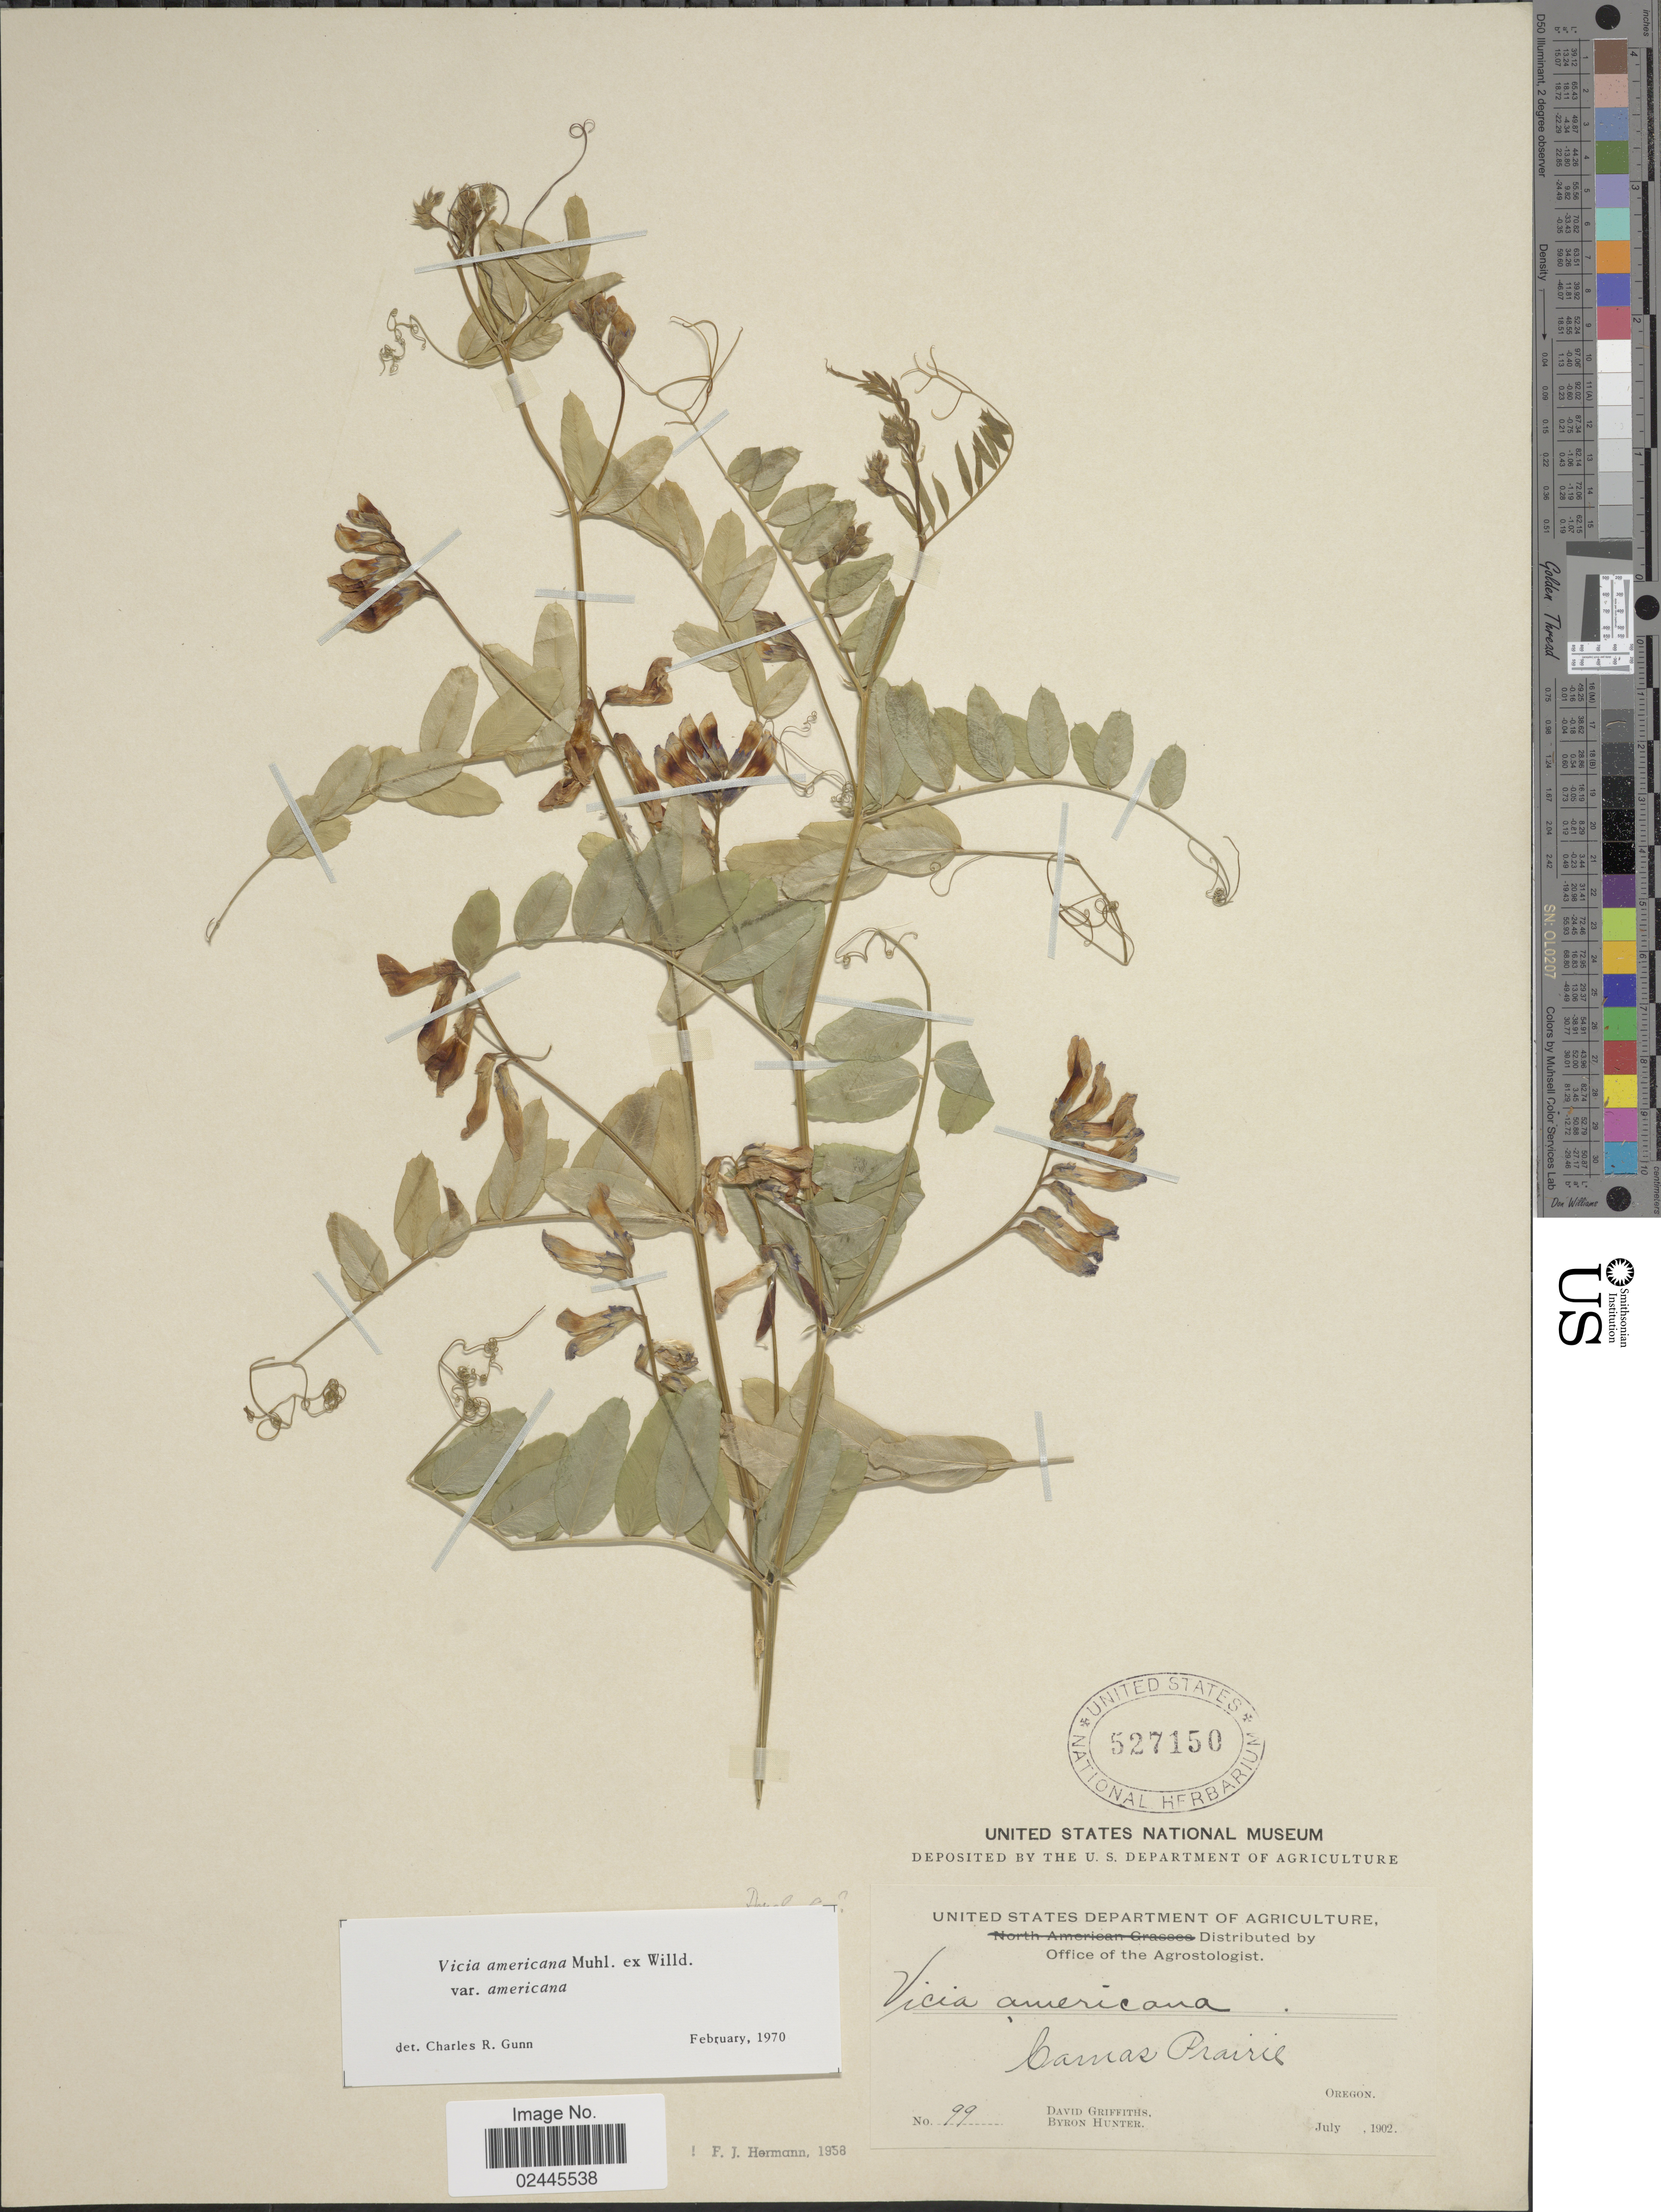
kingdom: Plantae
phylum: Tracheophyta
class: Magnoliopsida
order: Fabales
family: Fabaceae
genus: Vicia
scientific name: Vicia americana var. americana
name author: Muhl. ex Willd.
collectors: D. Griffiths & B. Hunter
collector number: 99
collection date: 1902-07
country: United States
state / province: Oregon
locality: Camas Prairie.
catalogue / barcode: US 527150